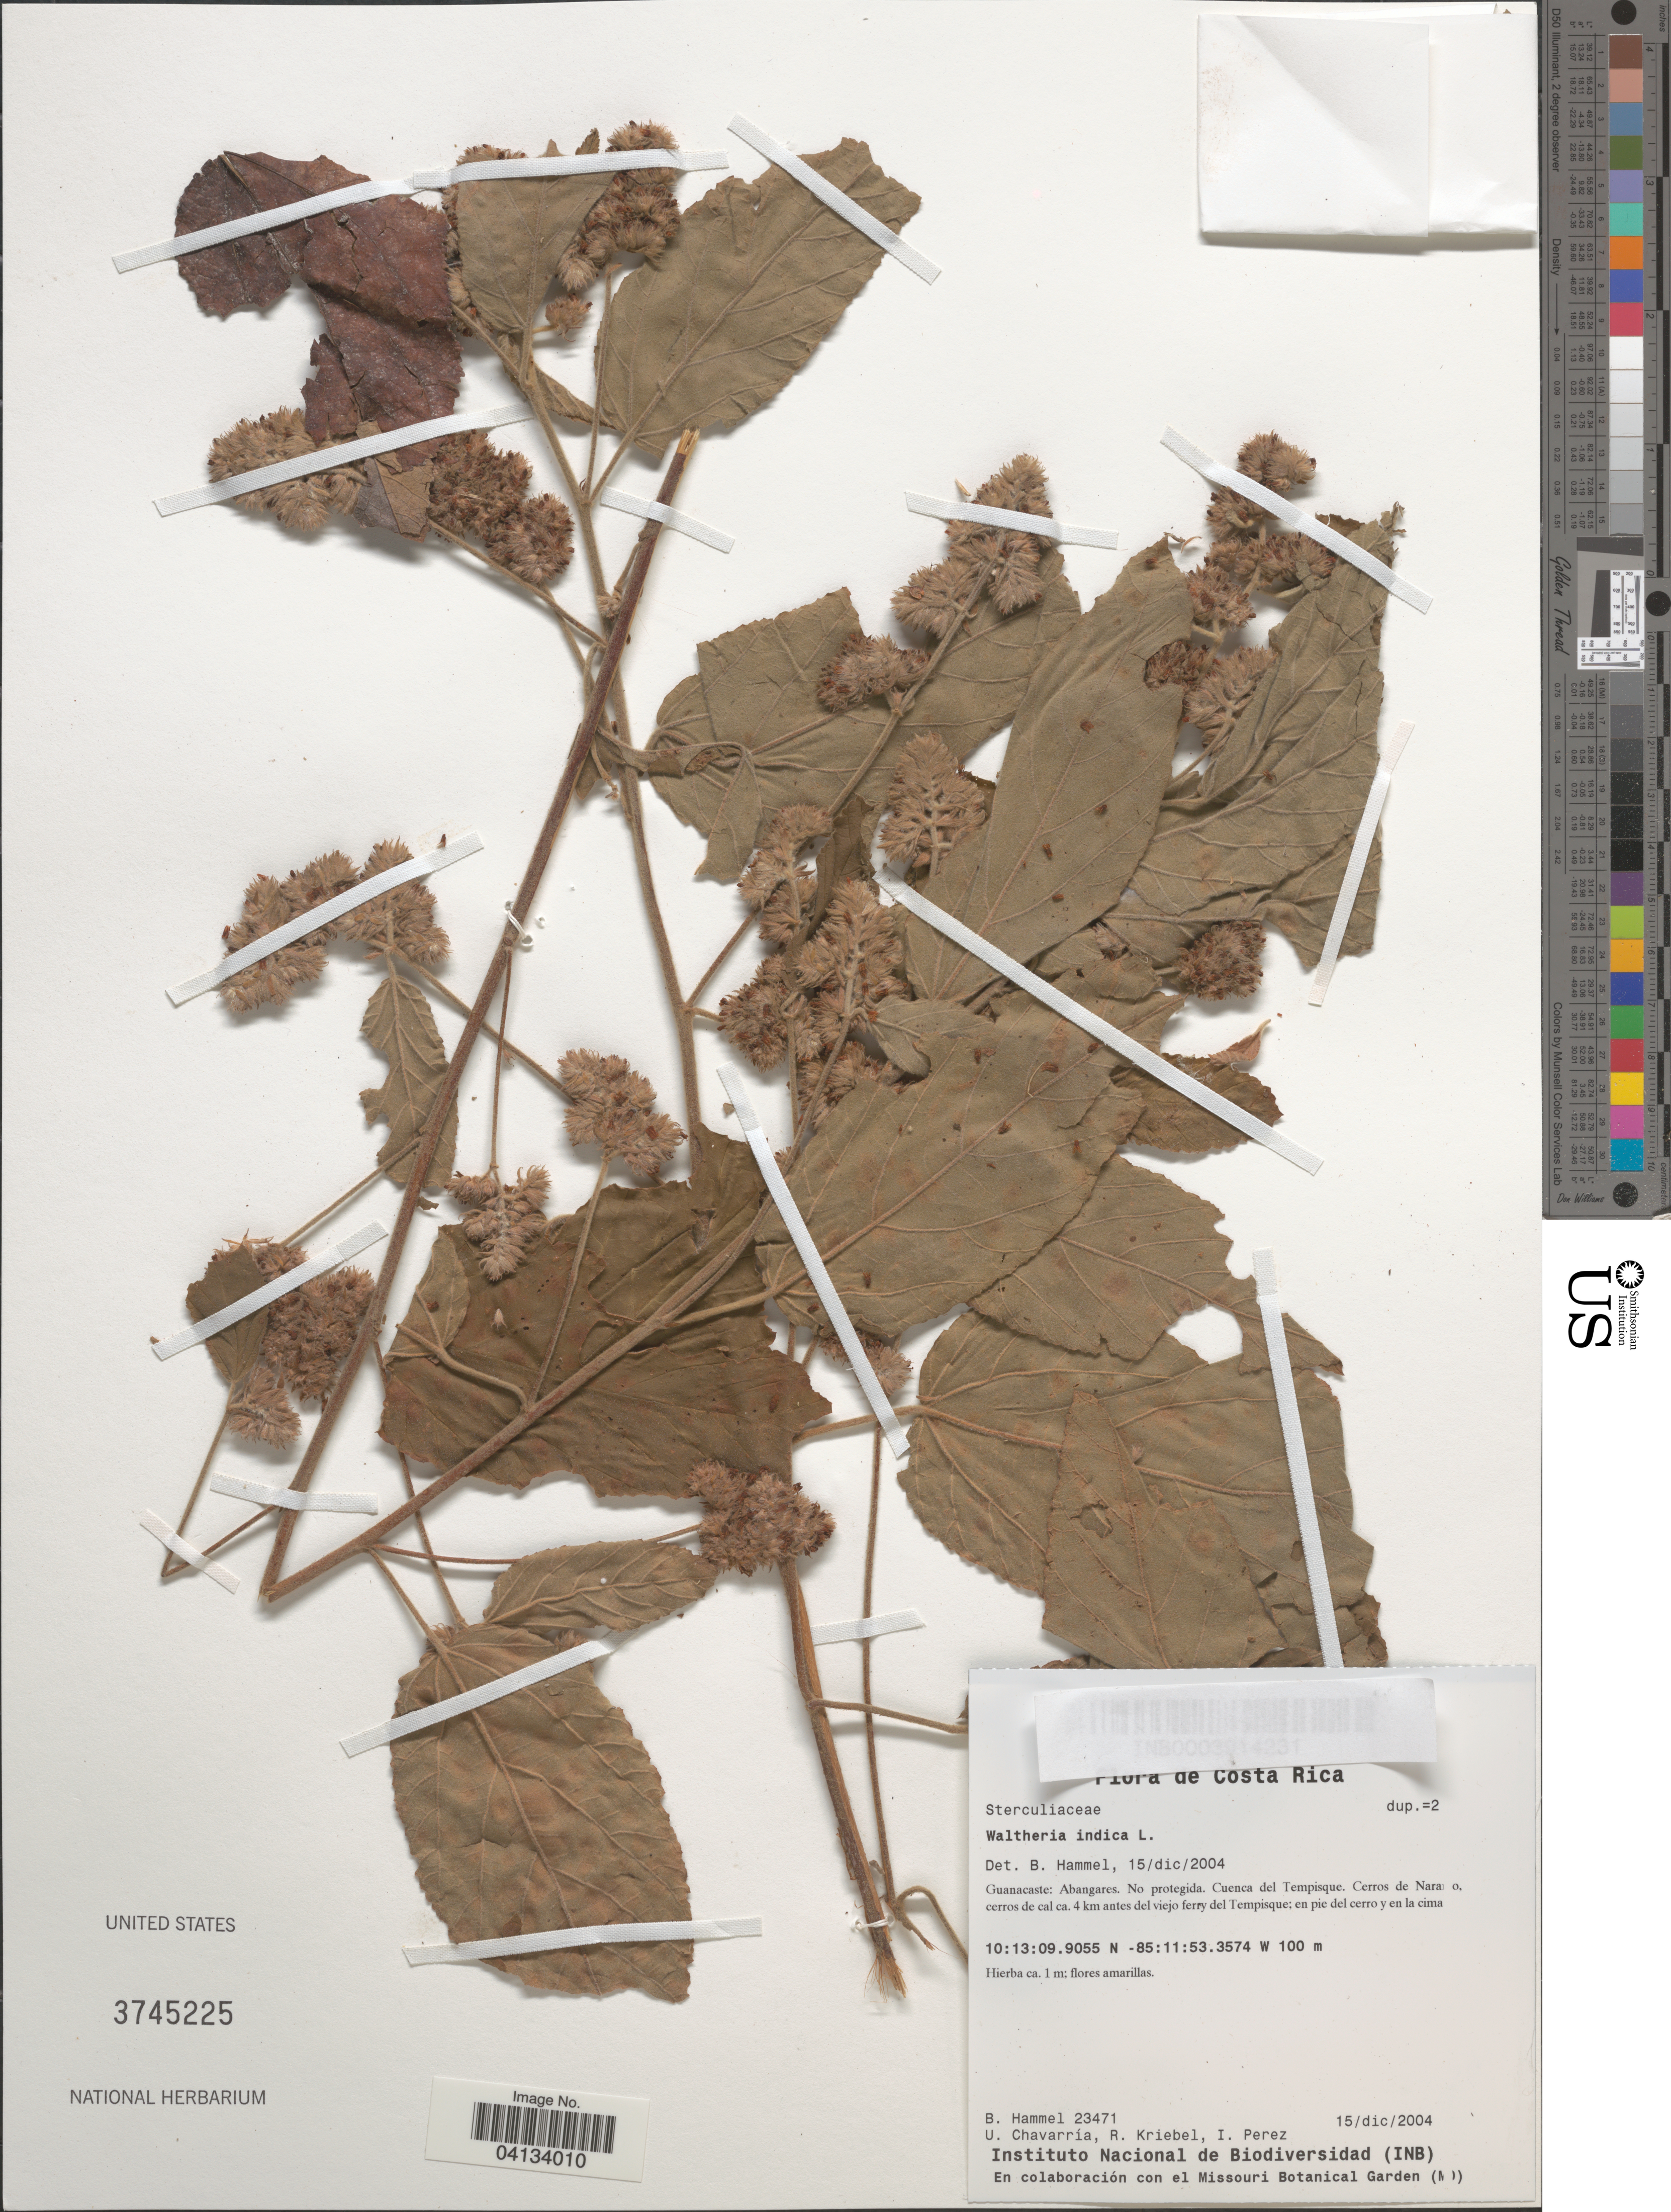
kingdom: Plantae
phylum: Tracheophyta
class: Magnoliopsida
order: Malvales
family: Malvaceae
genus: Waltheria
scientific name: Waltheria indica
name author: L.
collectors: B. Hammel, U. Chavarría, R. Kriebel & I. Pérez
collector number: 23471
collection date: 2004-12-15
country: Costa Rica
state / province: Guanacaste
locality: Abangares. Cuenca del Tempisque. Cerros de Naranjo, cerros de cal ca. 4 km antes del viejo ferry del Tempisque.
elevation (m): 100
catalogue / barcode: US 3745225